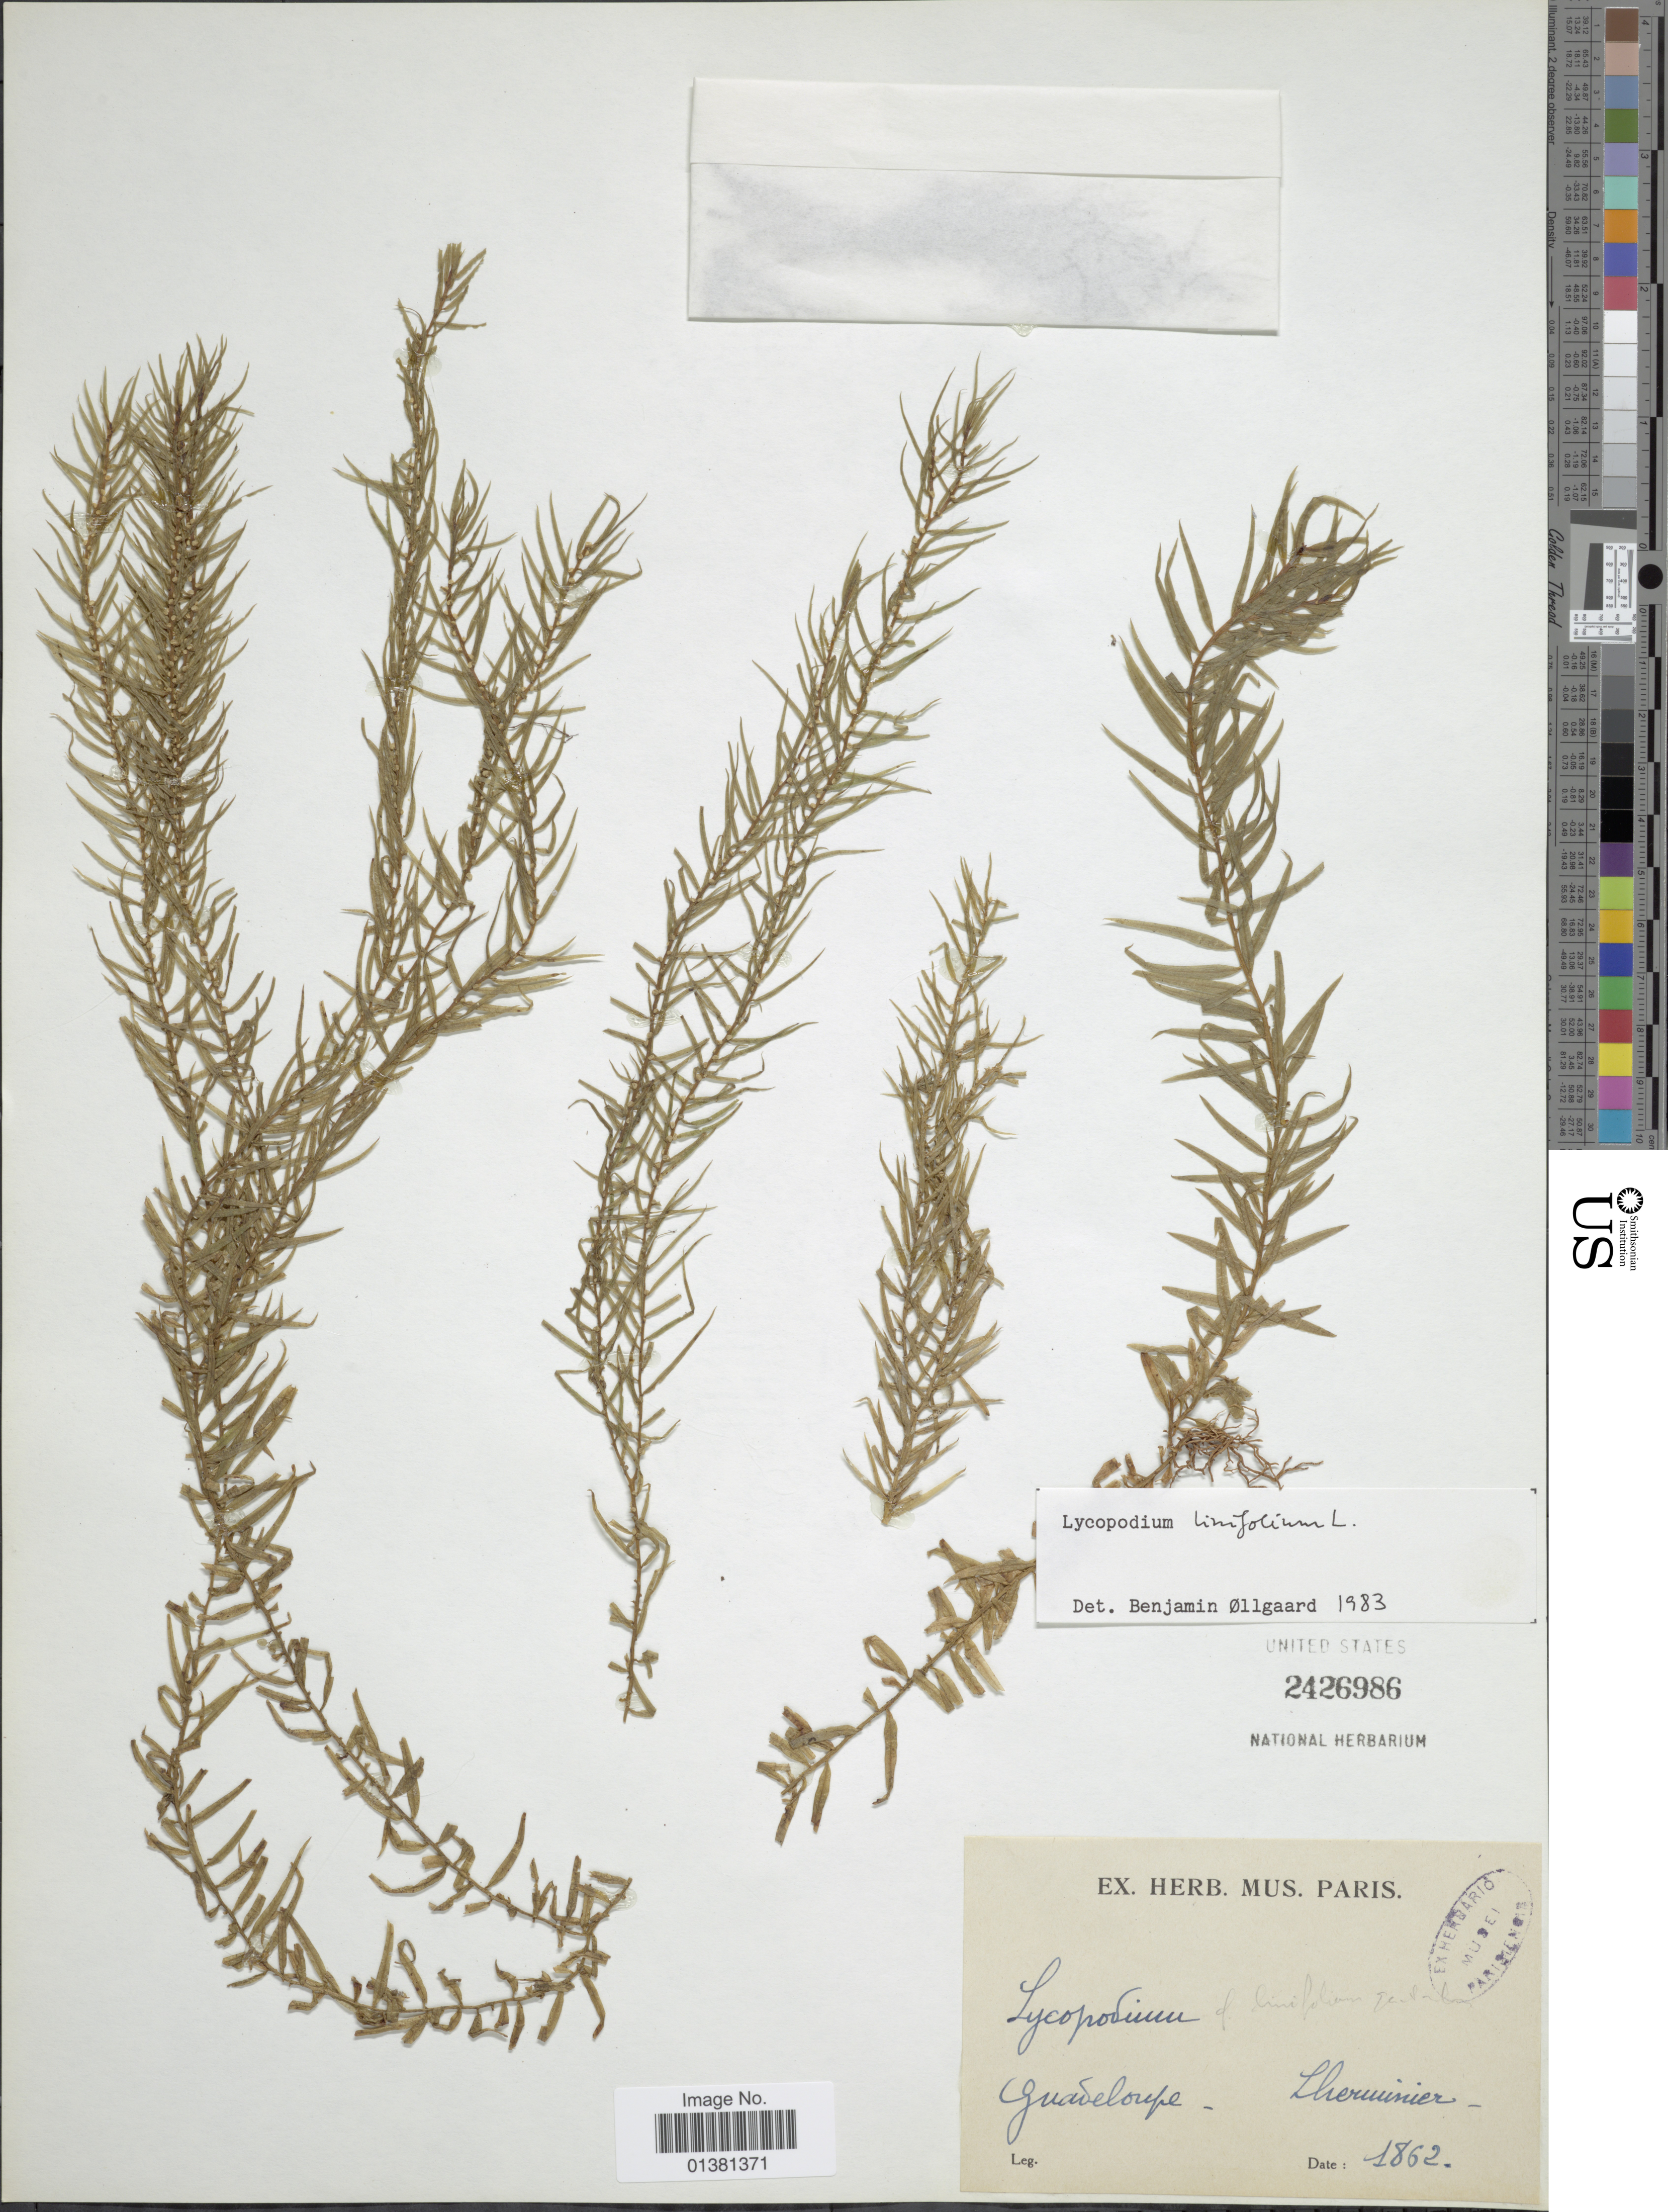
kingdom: Plantae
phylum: Tracheophyta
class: Lycopodiopsida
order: Lycopodiales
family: Lycopodiaceae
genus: Phlegmariurus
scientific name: Phlegmariurus linifolius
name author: (L.) B. Øllg.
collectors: F. L'Herminier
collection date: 1862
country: Guadeloupe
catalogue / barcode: US 2426986